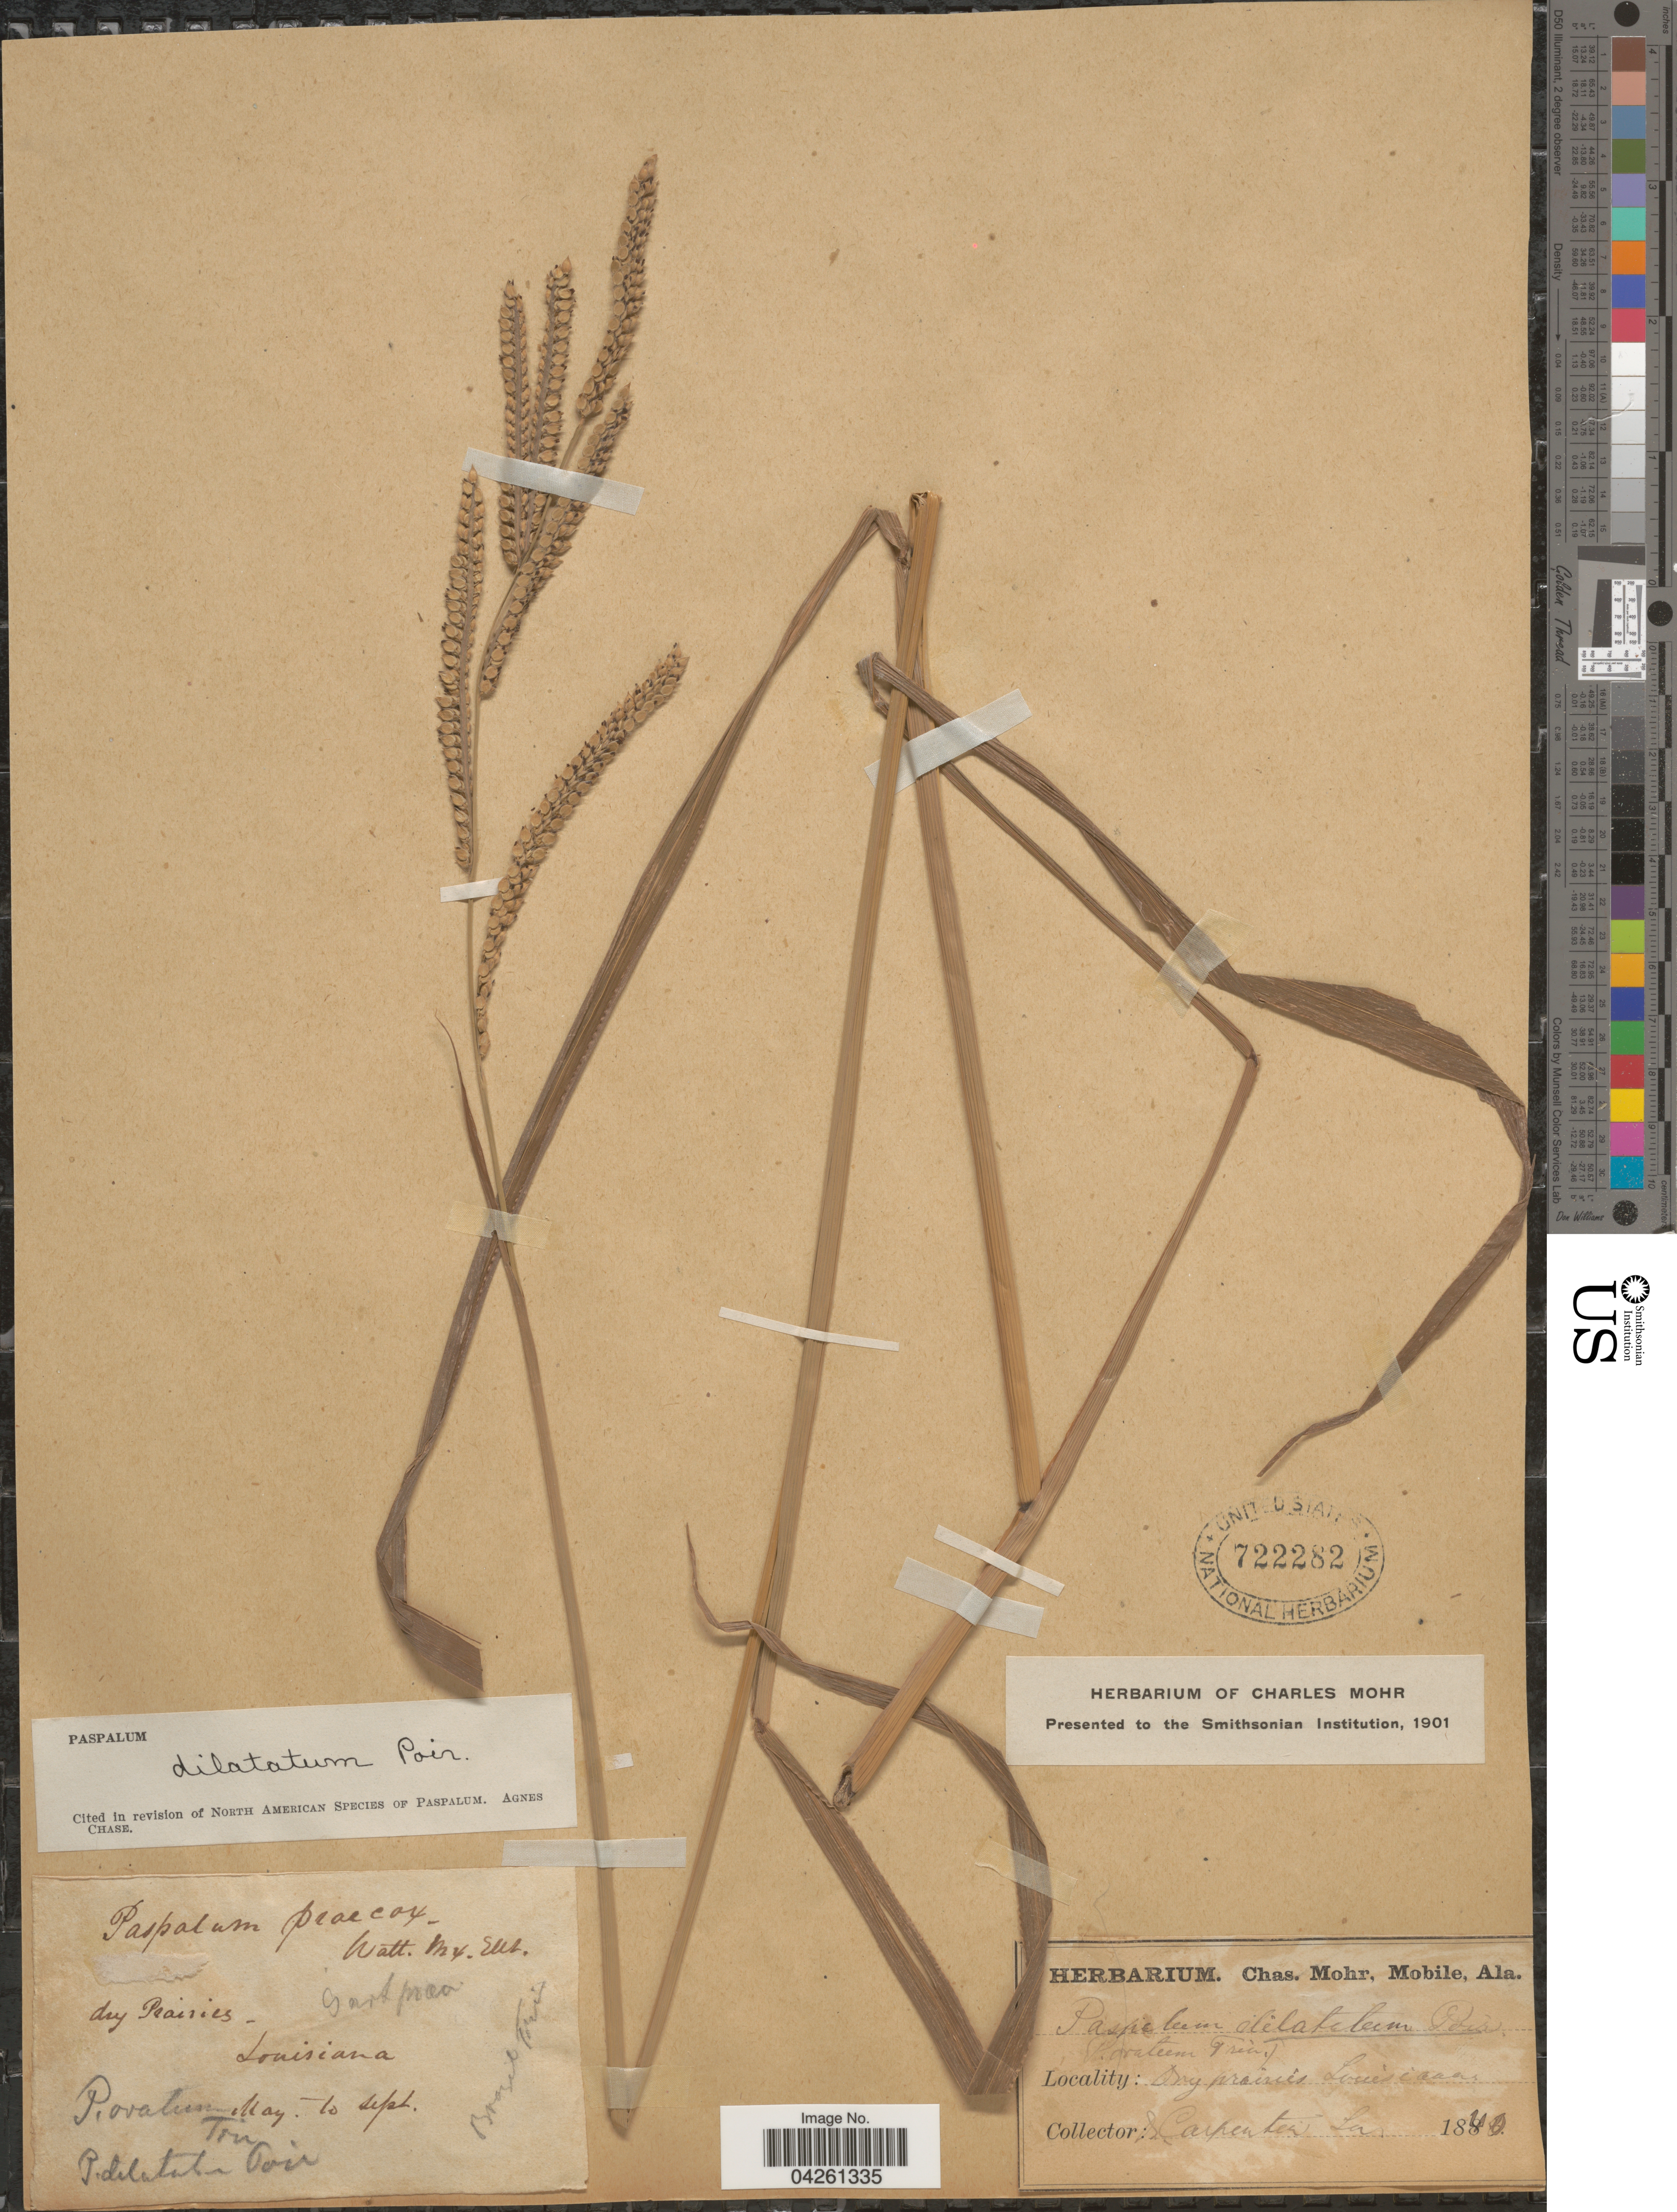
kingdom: Plantae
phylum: Tracheophyta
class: Liliopsida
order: Poales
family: Poaceae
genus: Paspalum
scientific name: Paspalum dilatatum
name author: Poir.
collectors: -. Carpenter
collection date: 1840-05/1840-09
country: United States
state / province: Louisiana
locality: Dry Prairies.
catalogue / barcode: US 722282